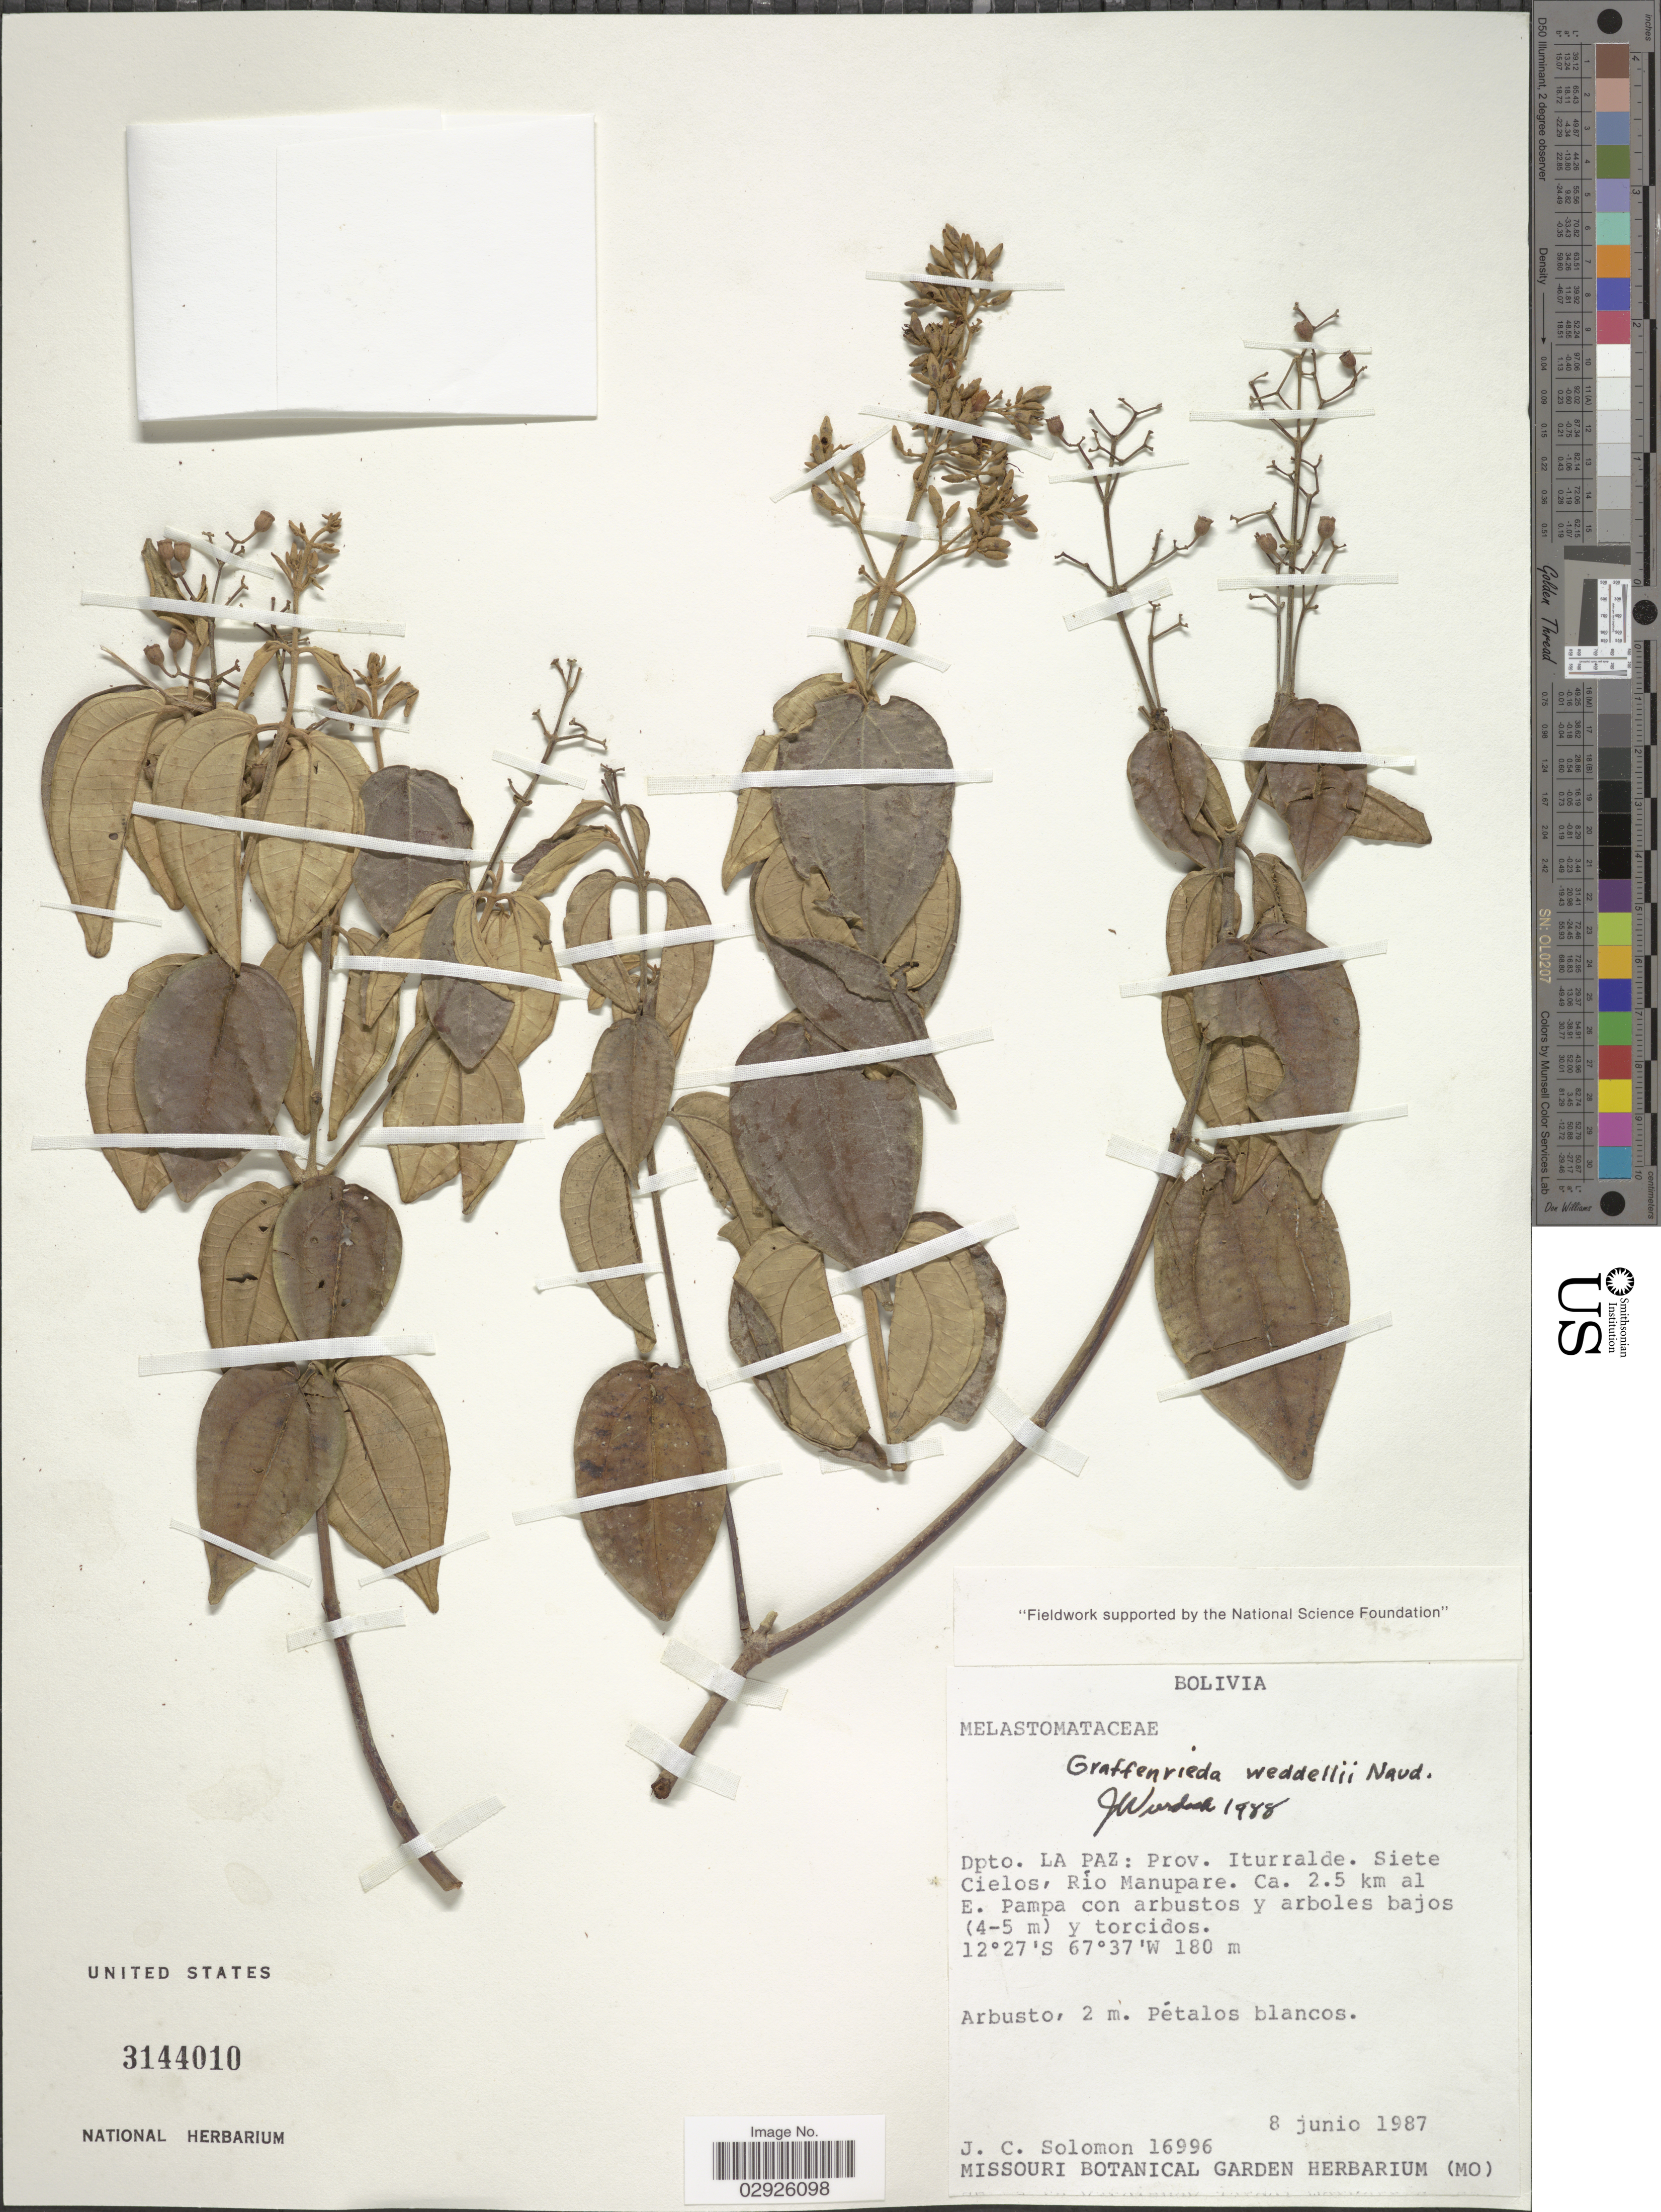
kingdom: Plantae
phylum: Tracheophyta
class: Magnoliopsida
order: Myrtales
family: Melastomataceae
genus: Graffenrieda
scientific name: Graffenrieda weddellii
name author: Naudin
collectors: J. C. Solomon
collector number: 16996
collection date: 1987-06-08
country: Bolivia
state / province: La Paz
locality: Dpto. La Paz: Prov. Iturralde. Siete Cielos, Río Manupare. Ca. 2.5 km al E.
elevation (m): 180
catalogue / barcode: US 3144010